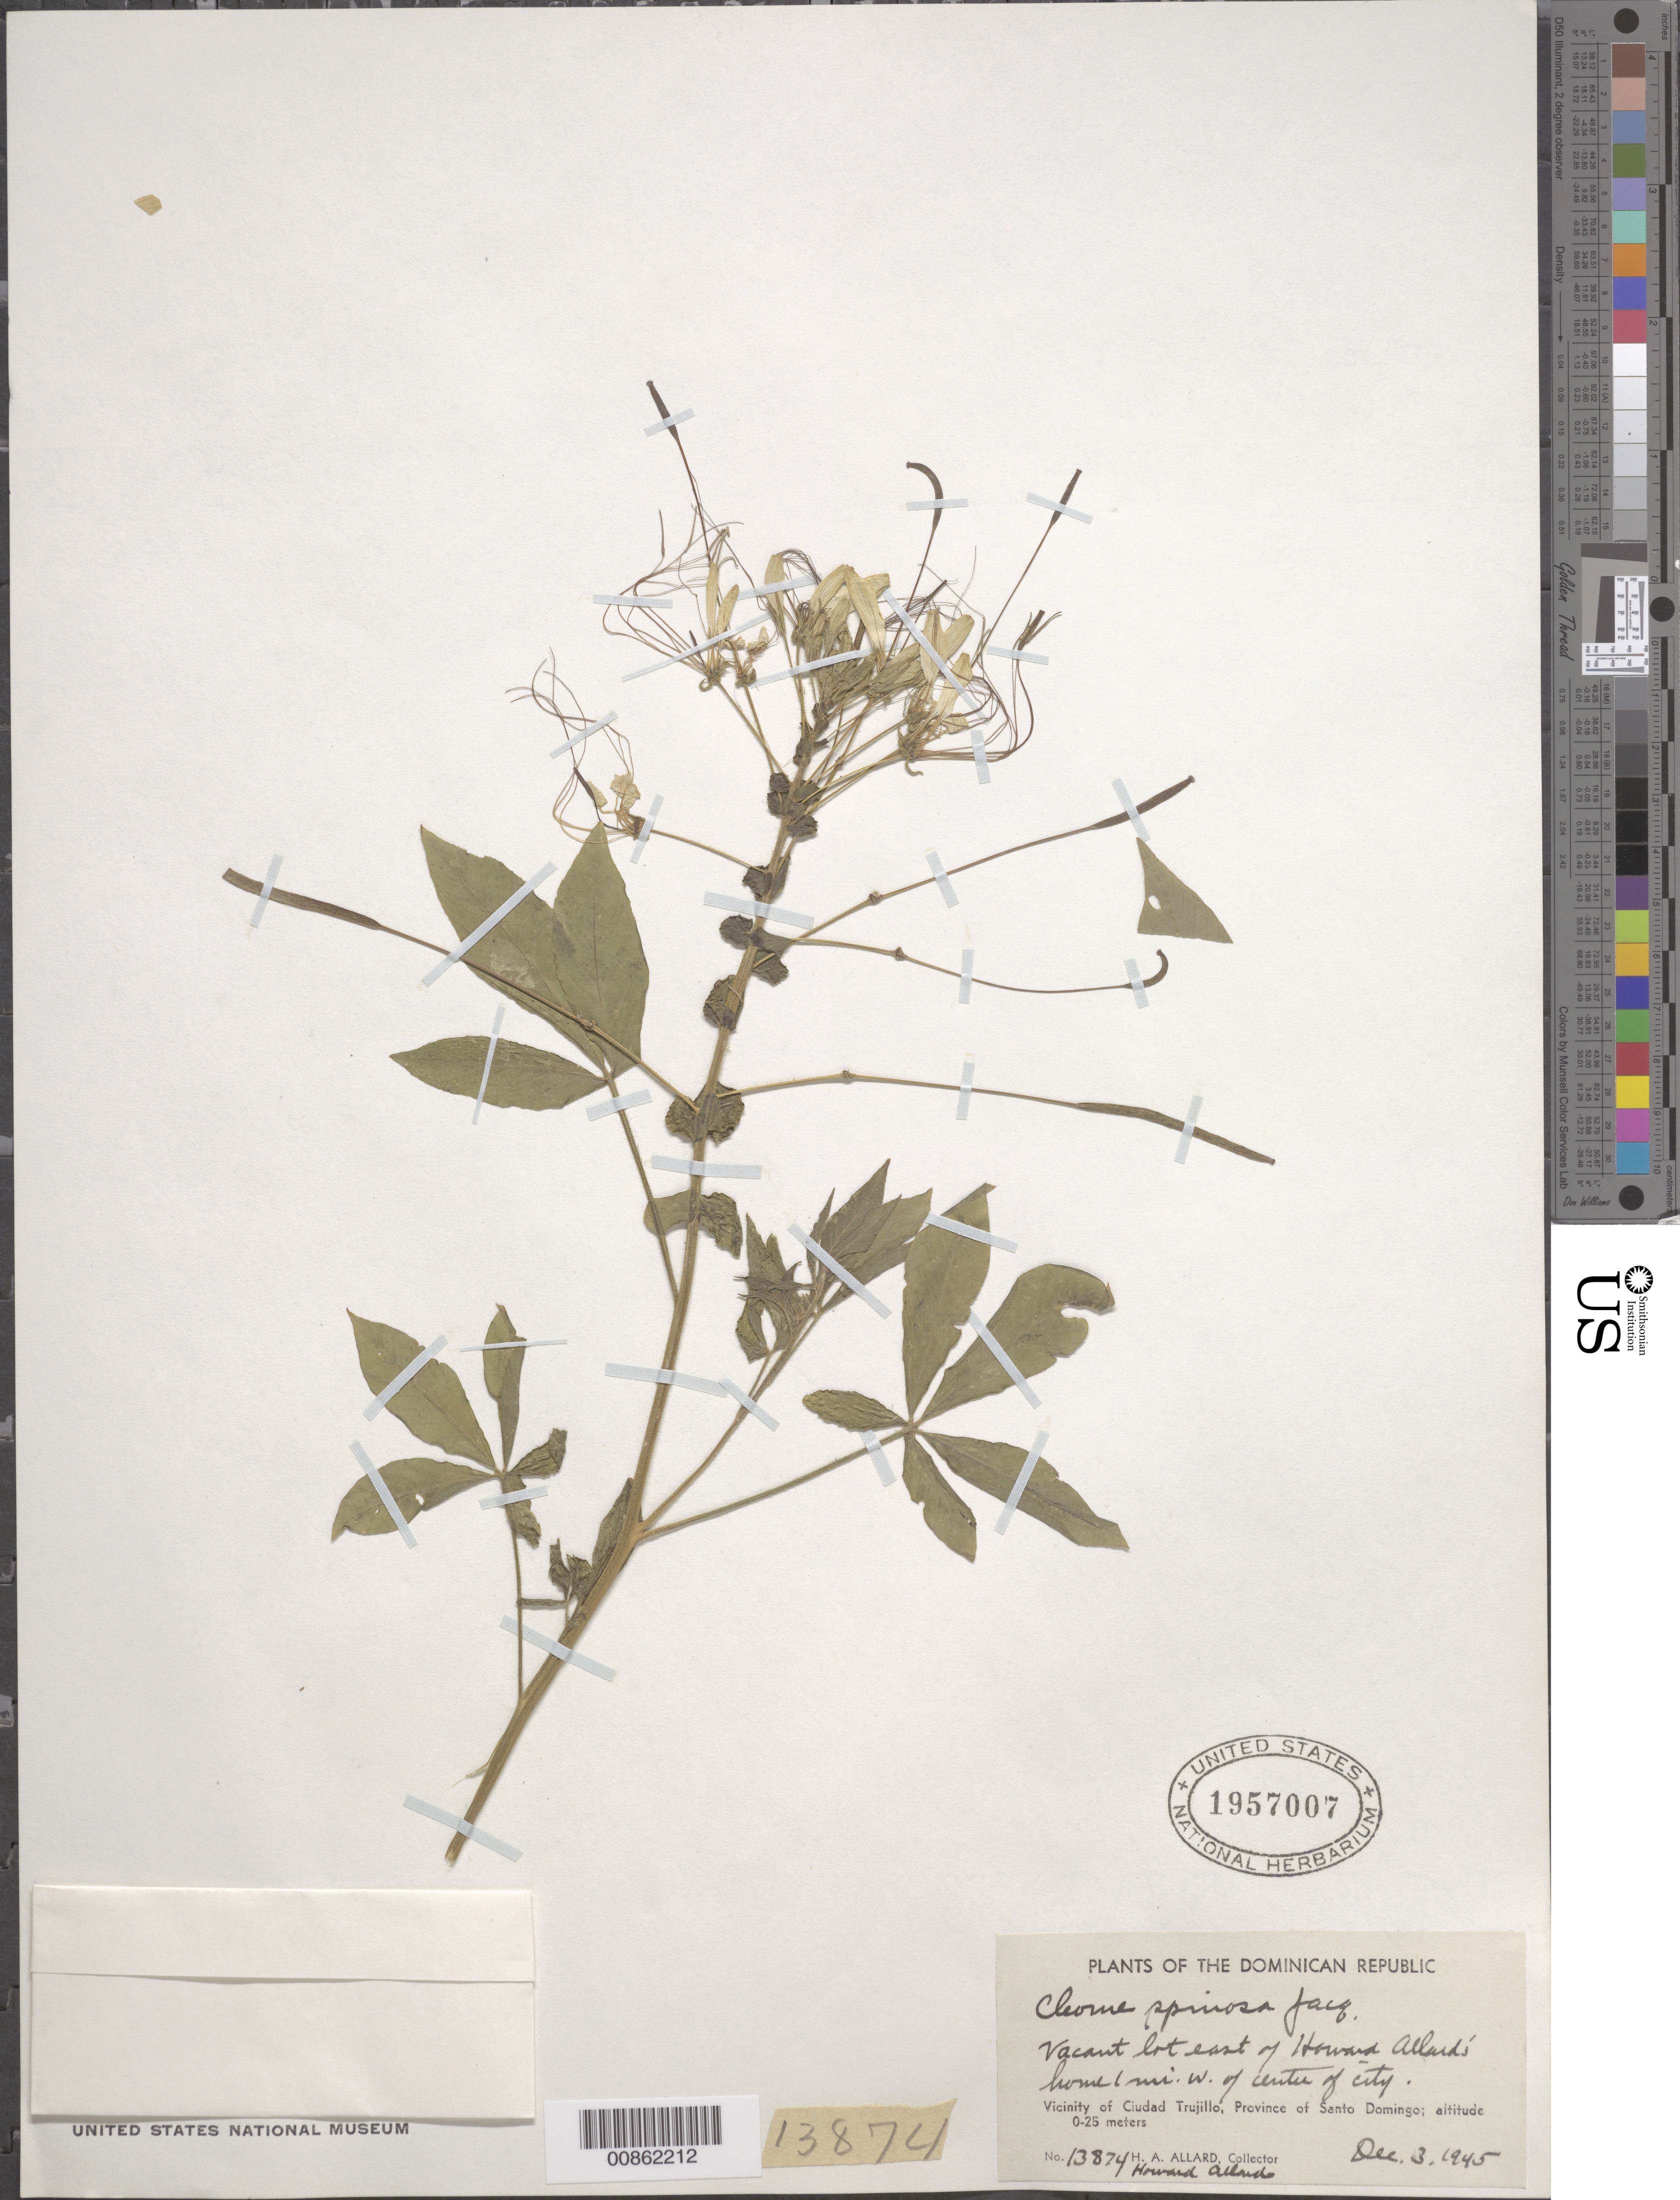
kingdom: Plantae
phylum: Tracheophyta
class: Magnoliopsida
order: Brassicales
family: Cleomaceae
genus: Tarenaya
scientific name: Tarenaya spinosa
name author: (Jacq.) Raf.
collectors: H. A. Allard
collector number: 13874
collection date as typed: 03 Dec 1945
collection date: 1945-12-03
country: Dominican Republic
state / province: Distrito Nacional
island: Hispaniola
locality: Vicinity of Ciudad Trujillo, Province of Santo Domingo (obsolete). East of Howard Allard's home, 1 mi. W of center of city.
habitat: Vacant lot.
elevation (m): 0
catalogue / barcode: US 1957007